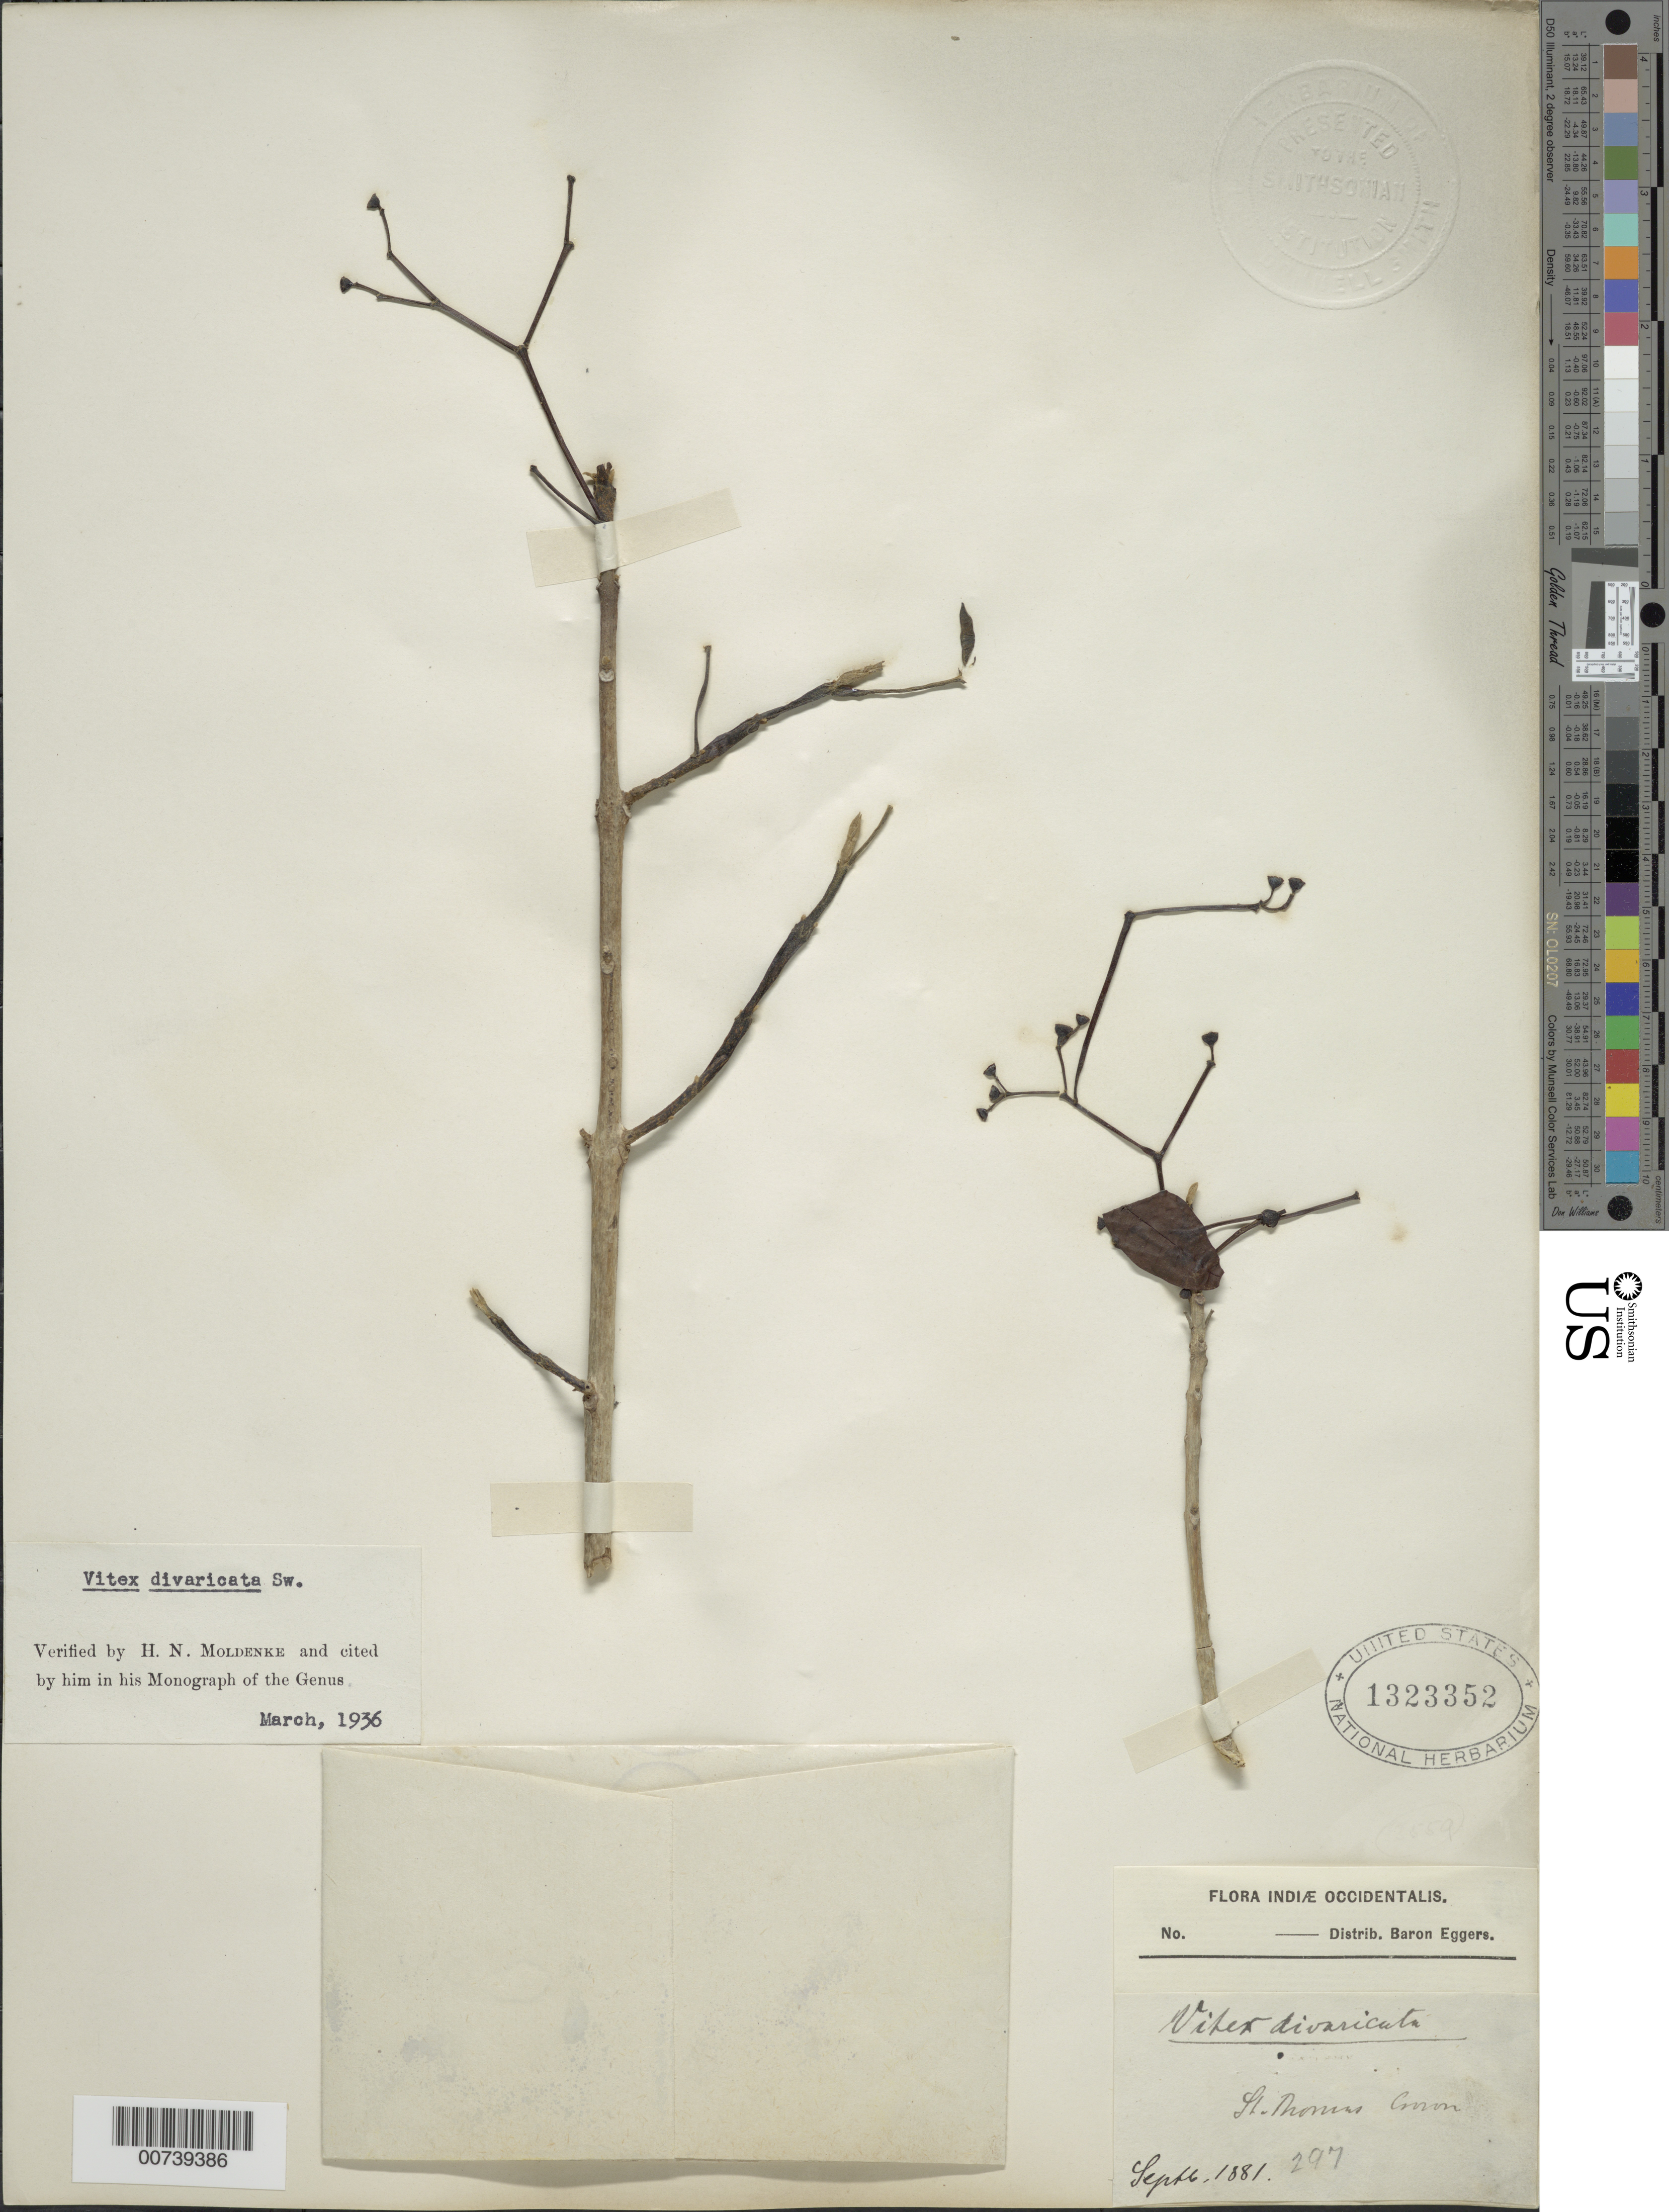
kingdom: Plantae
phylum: Tracheophyta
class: Magnoliopsida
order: Lamiales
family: Lamiaceae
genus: Vitex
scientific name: Vitex divaricata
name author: Sw.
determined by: Moldenke, H. N.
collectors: H. F. A. von Eggers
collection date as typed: Sep 1881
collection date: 1881-09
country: U.S. Virgin Islands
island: St. Thomas I.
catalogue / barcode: US 1323352